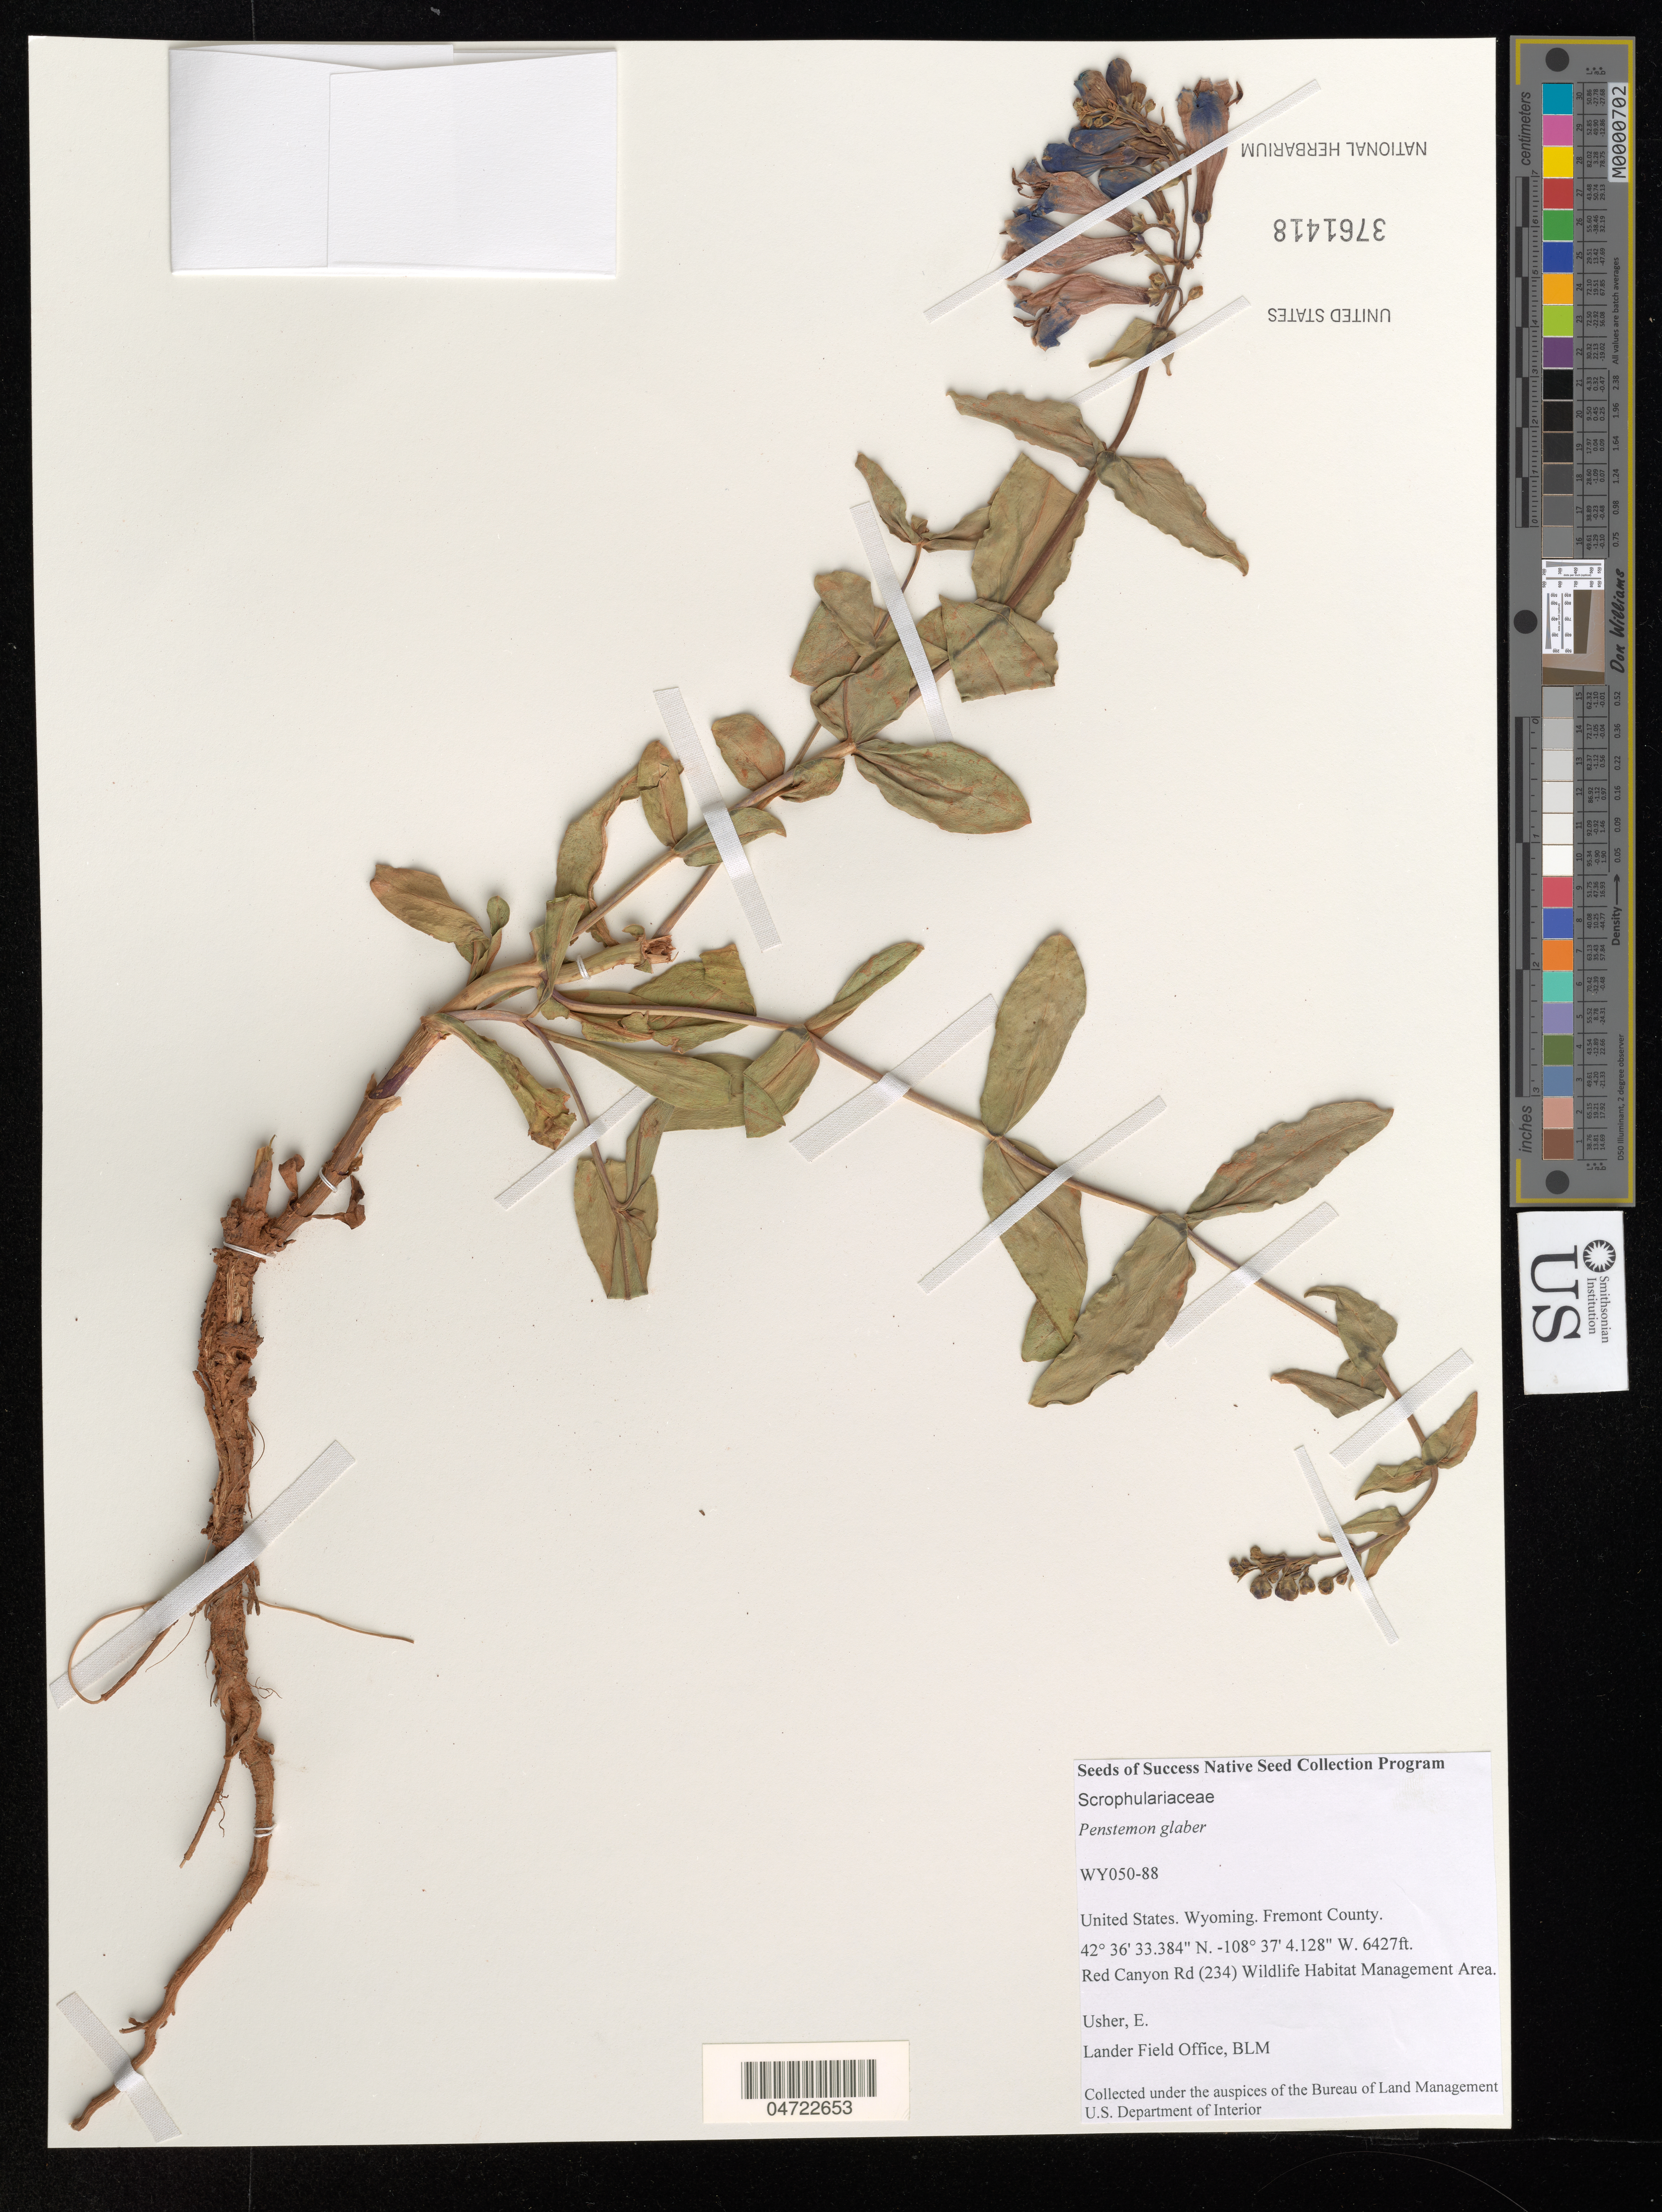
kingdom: Plantae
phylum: Tracheophyta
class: Magnoliopsida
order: Lamiales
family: Plantaginaceae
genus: Penstemon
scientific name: Penstemon glaber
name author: Pursh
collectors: E. Usher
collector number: WY050-88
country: United States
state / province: Wyoming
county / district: Fremont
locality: Fremont County. Red Canyon Rd (234) Wildlife Habitat Management Area.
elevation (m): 1959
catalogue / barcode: US 3761418